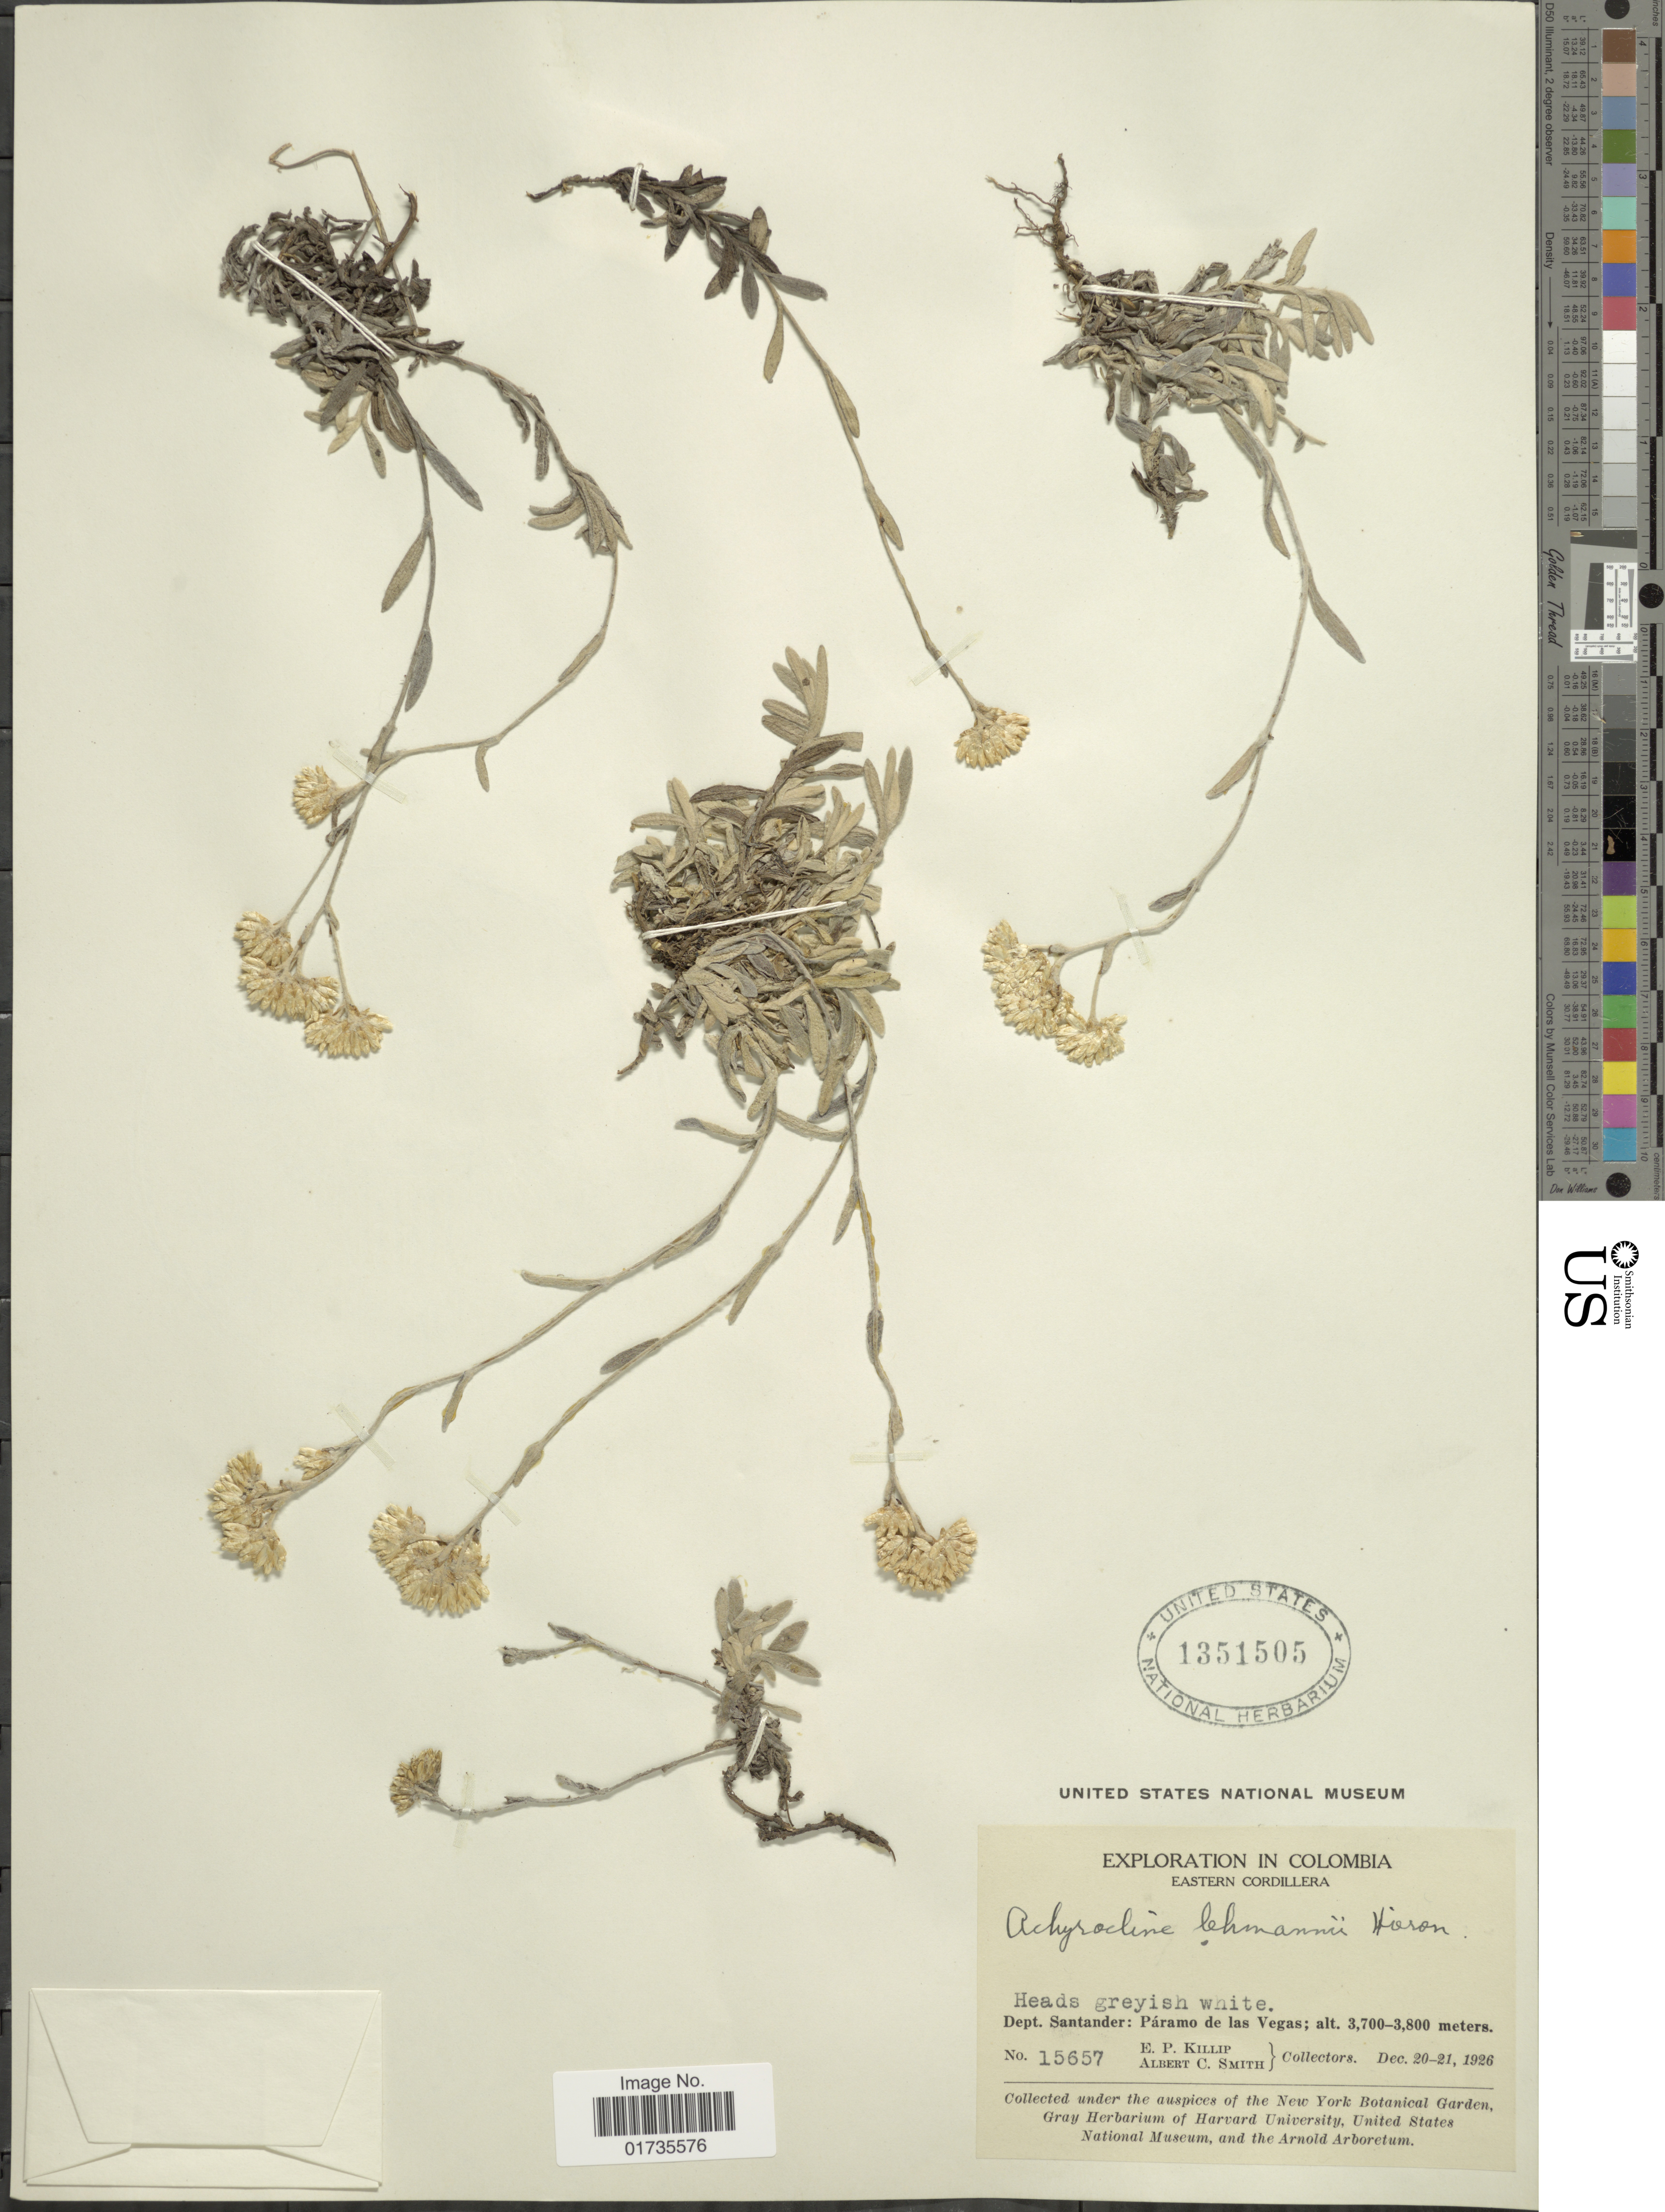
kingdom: Plantae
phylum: Tracheophyta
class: Magnoliopsida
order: Asterales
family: Asteraceae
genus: Achyrocline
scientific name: Achyrocline lehmanni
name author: Hieron.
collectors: E. P. Killip & A. C. Smith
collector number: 15657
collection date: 1926-12-20/1926-12-21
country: Colombia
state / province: Santander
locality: Colombia. Eastern Cordillera. Dept. Santander: Paramo de las Vegas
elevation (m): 3700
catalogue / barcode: US 1351505